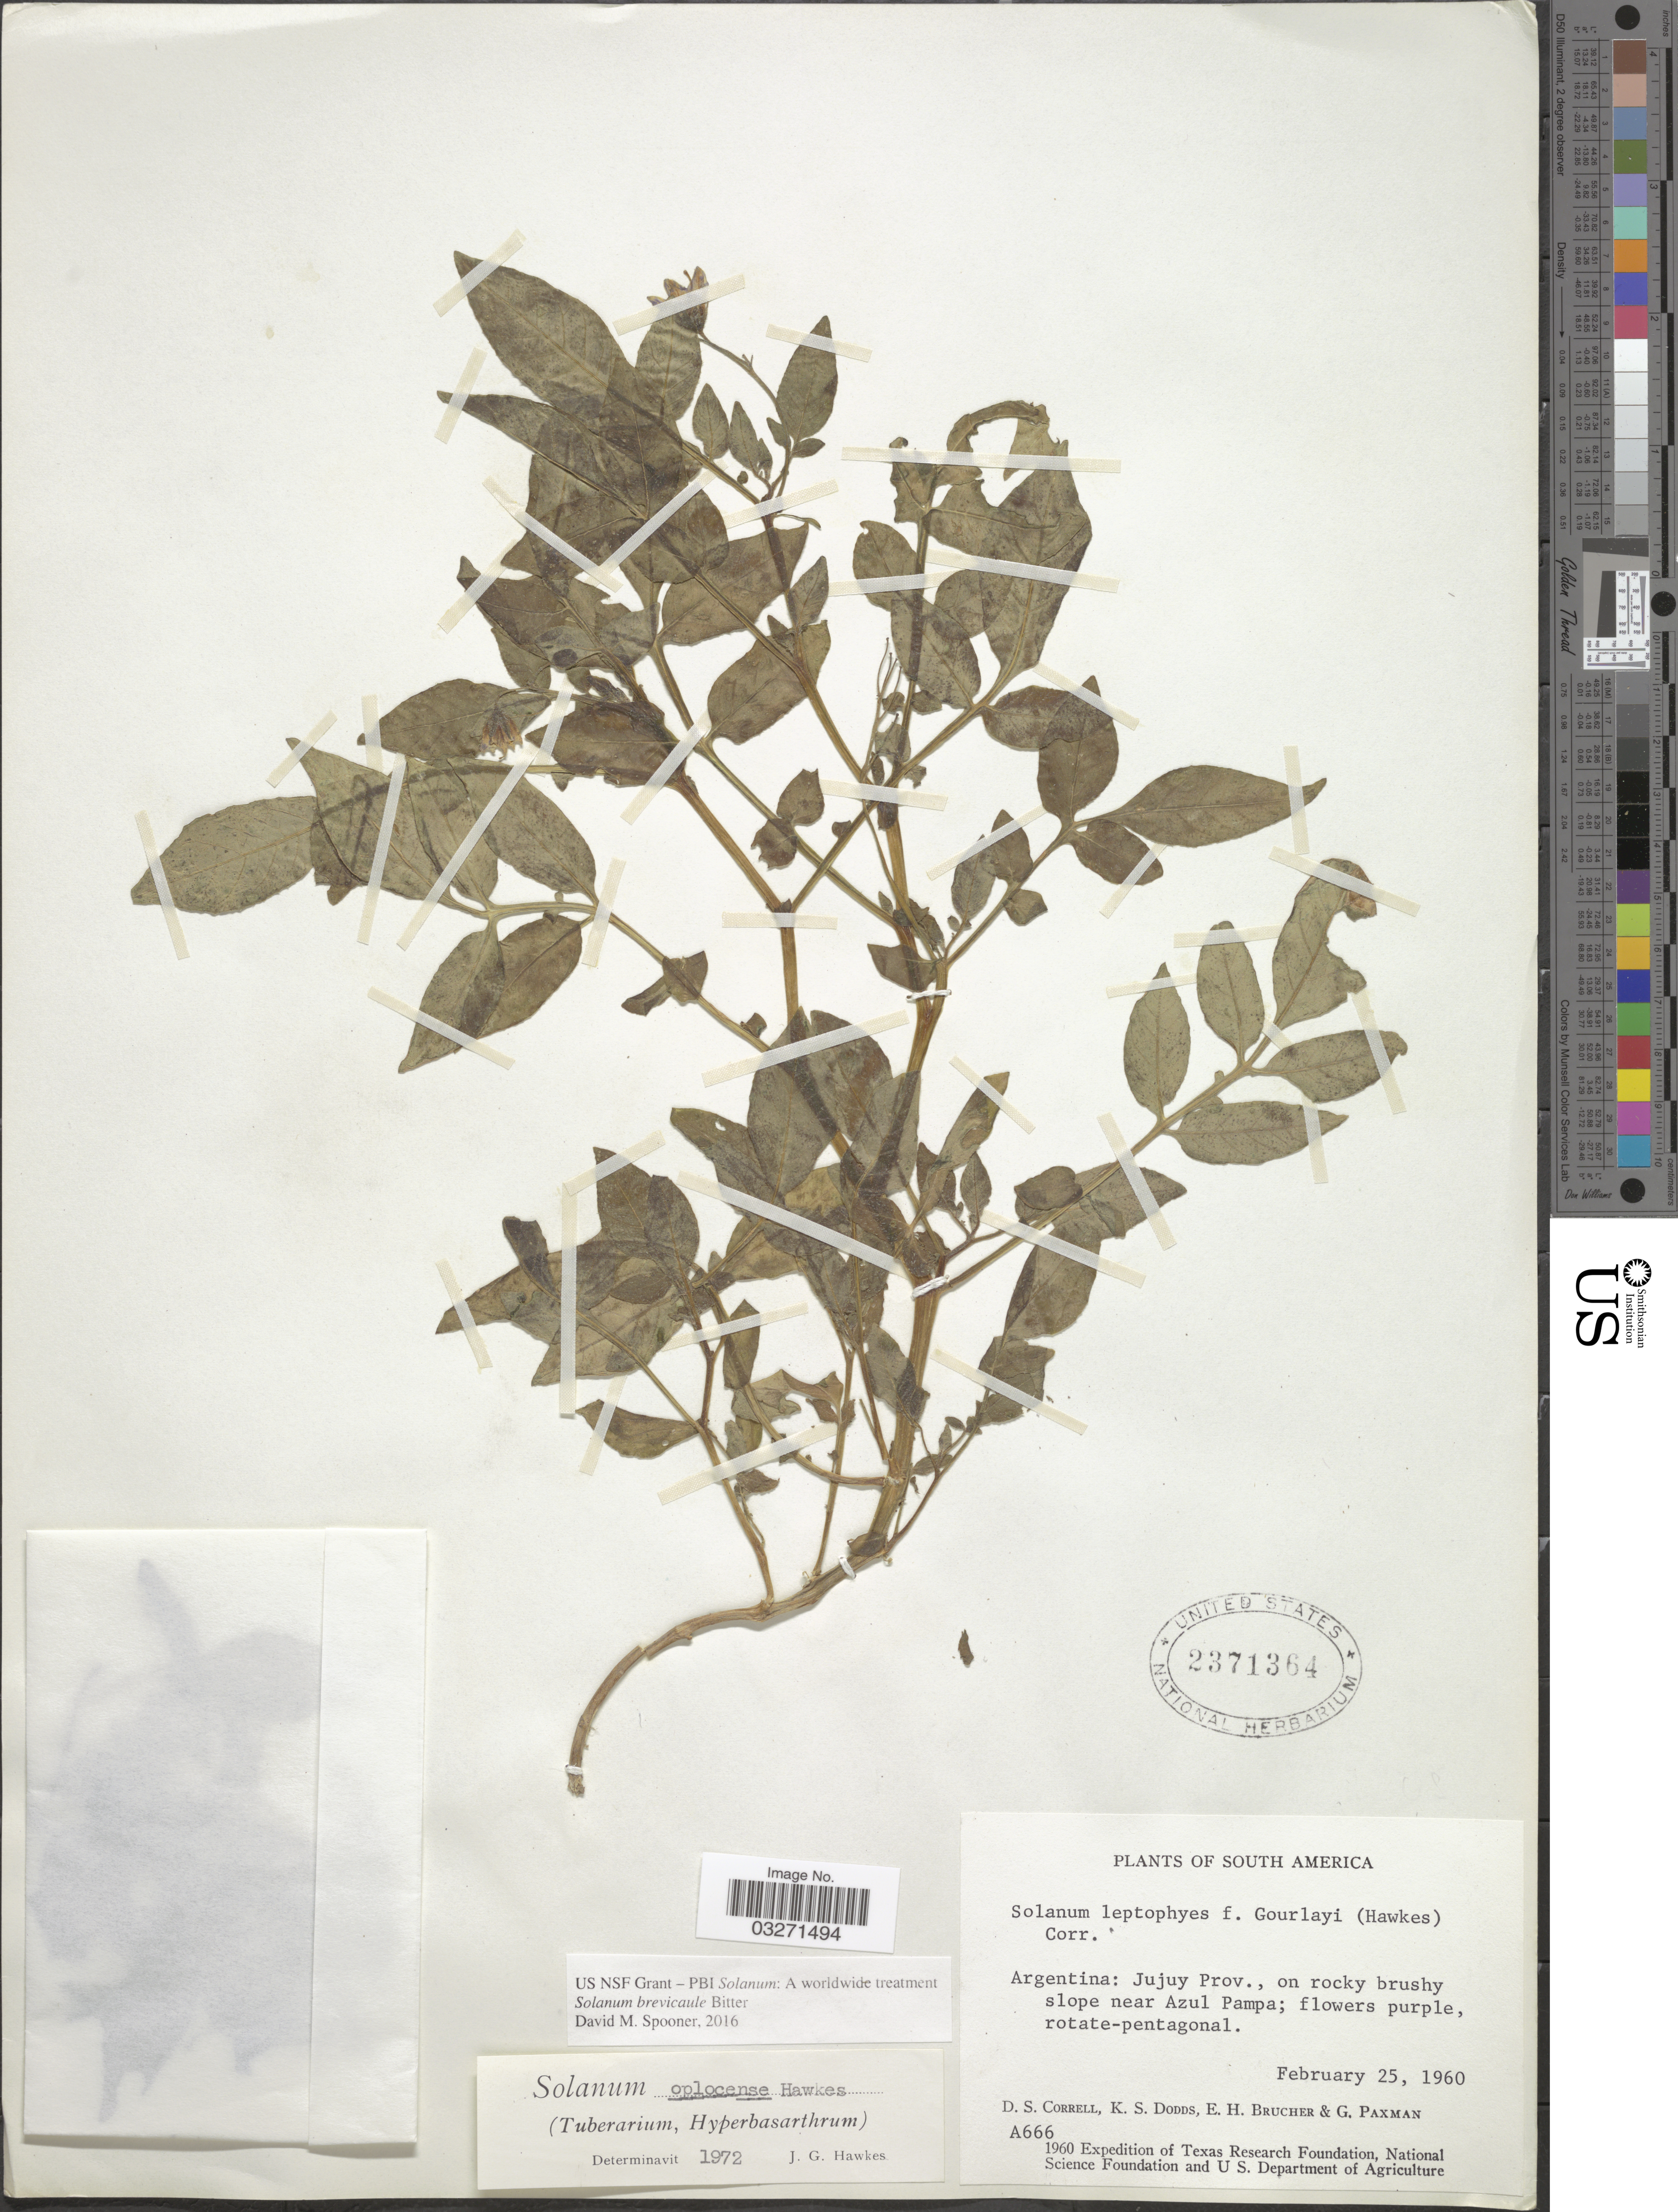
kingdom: Plantae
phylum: Tracheophyta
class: Magnoliopsida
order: Solanales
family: Solanaceae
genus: Solanum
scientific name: Solanum brevicaule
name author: Bitter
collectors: D. S. Correll, K. Dodds, E. Brucher & G. Paxman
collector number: A666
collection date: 1960-02-25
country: Argentina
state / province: Jujuy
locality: On rocky brushy slope near Azul Pampa.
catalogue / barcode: US 2371364